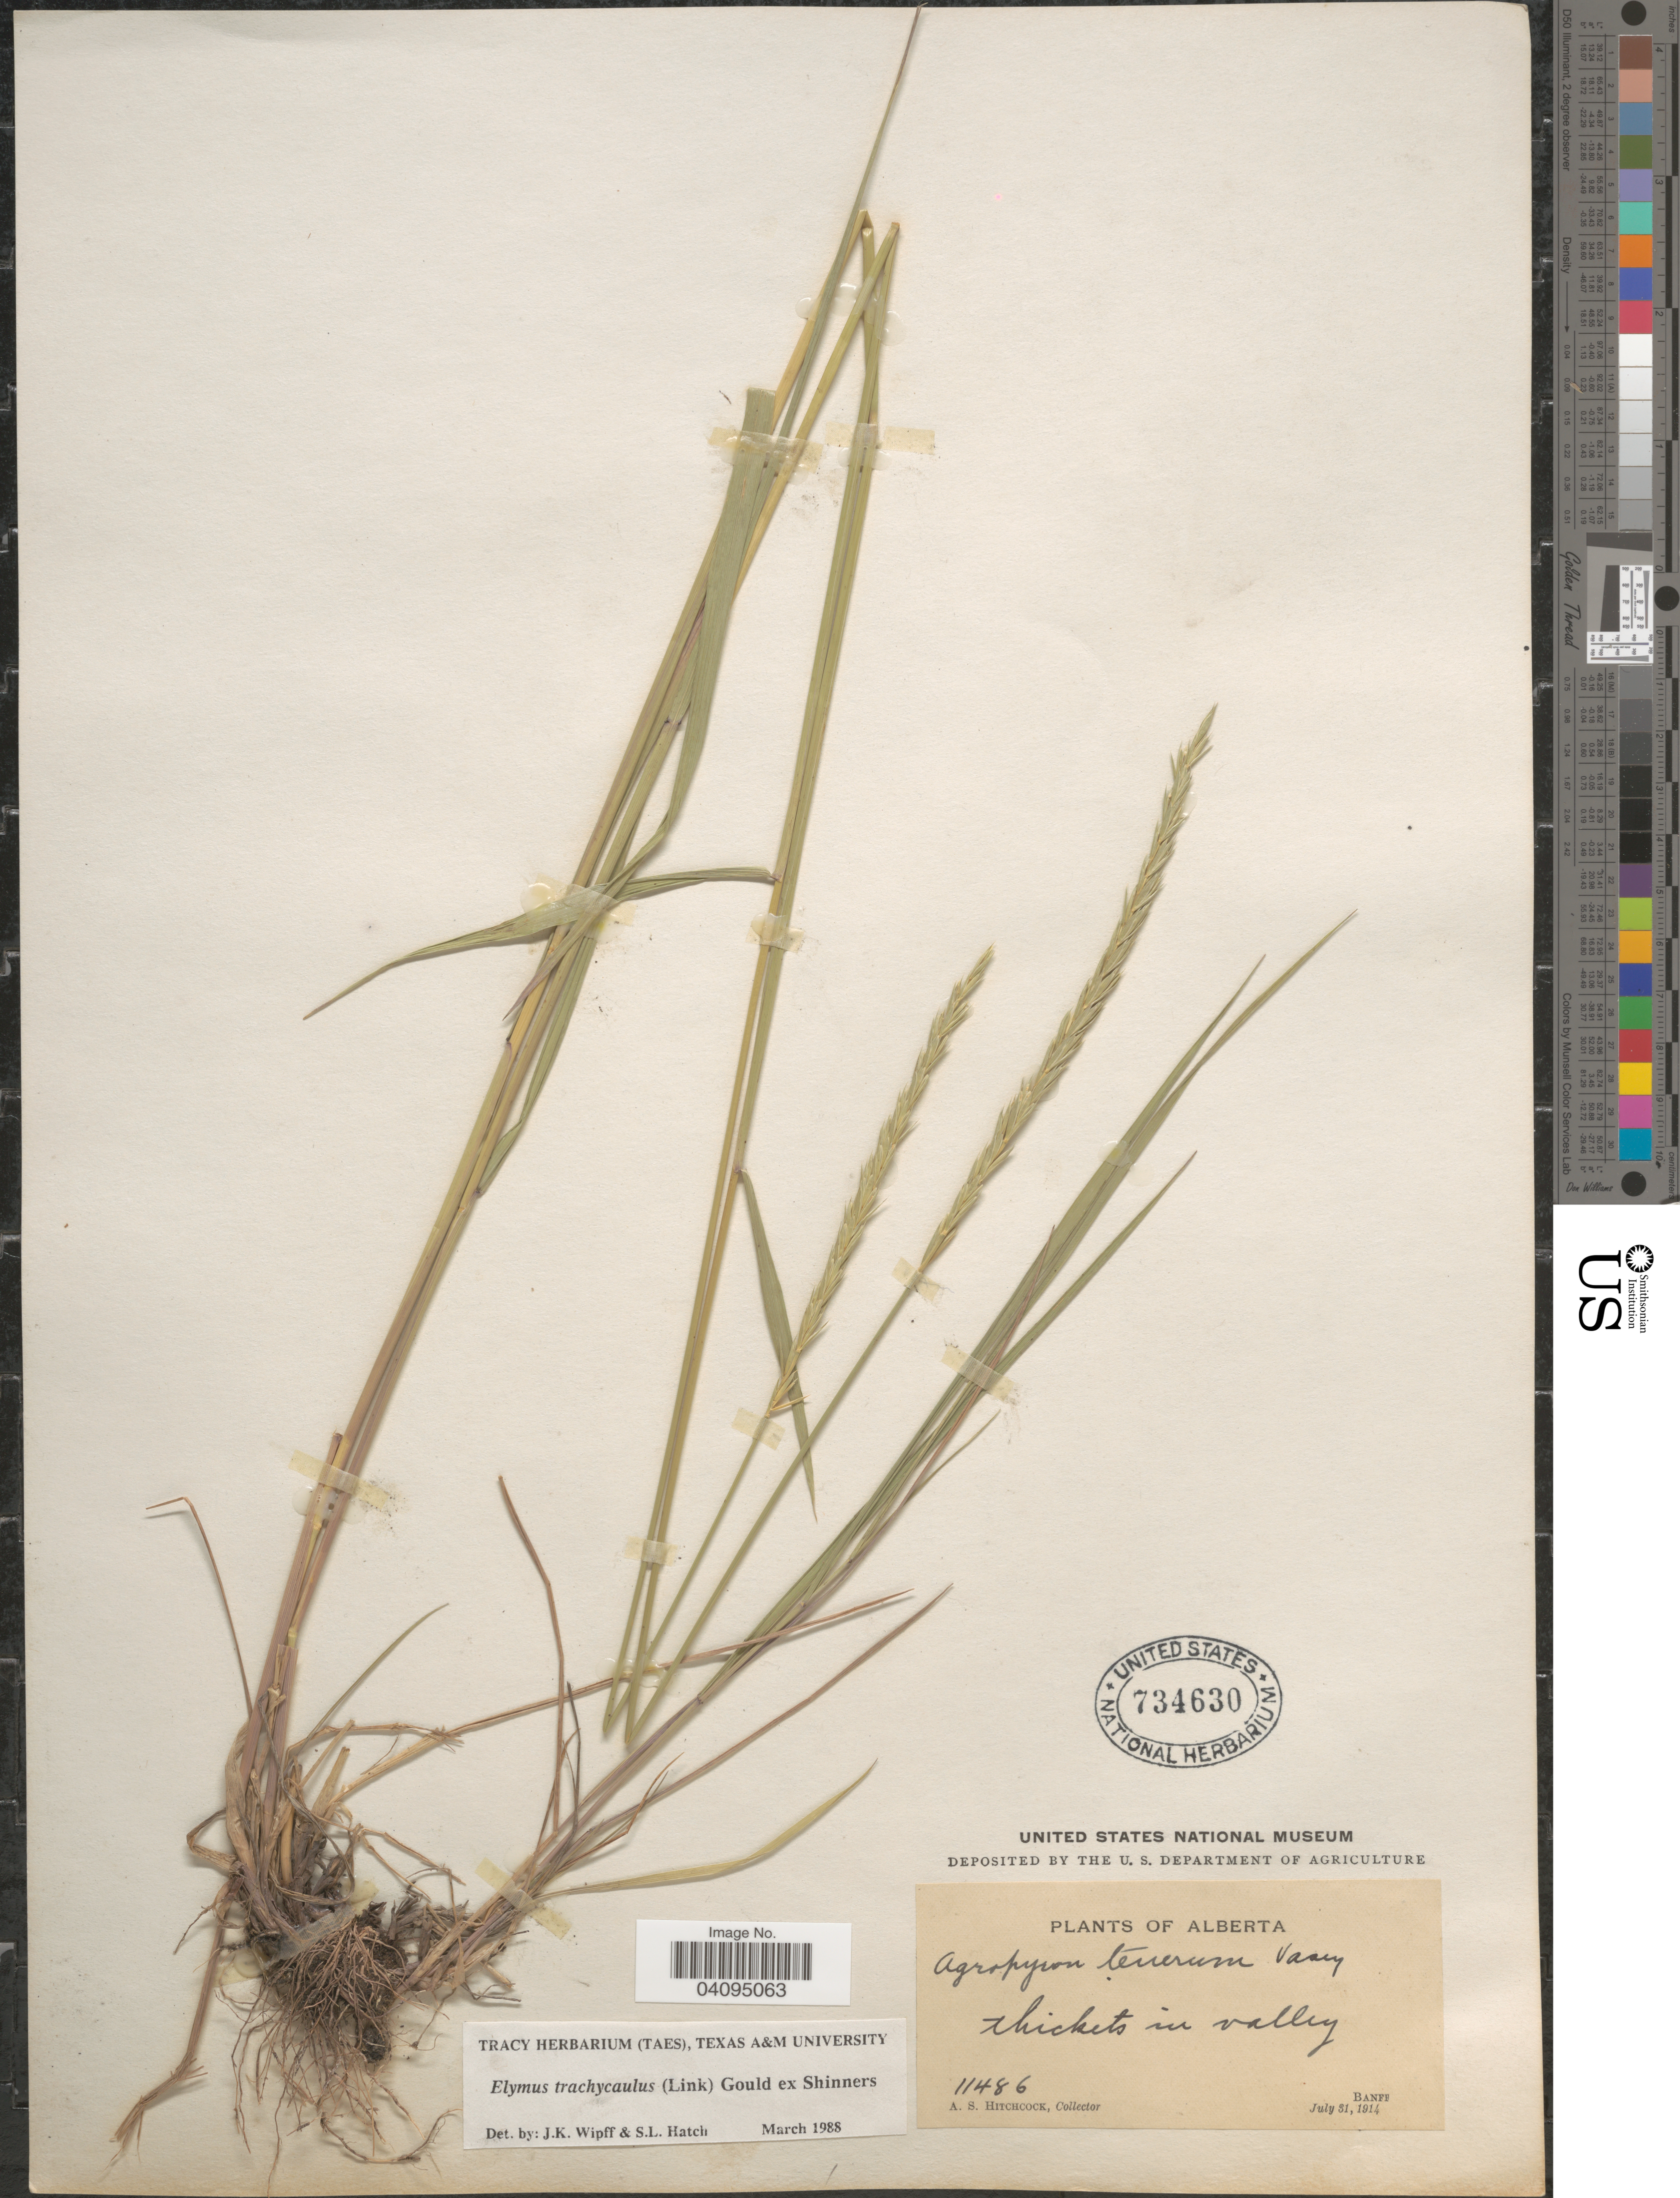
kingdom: Plantae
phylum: Tracheophyta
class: Liliopsida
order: Poales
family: Poaceae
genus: Elymus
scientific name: Elymus trachycaulus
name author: (Link) Gould ex Shinners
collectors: A. S. Hitchcock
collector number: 11486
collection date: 1914-07-31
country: Canada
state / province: Alberta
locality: Thickets in valley. Banff.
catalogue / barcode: US 734630